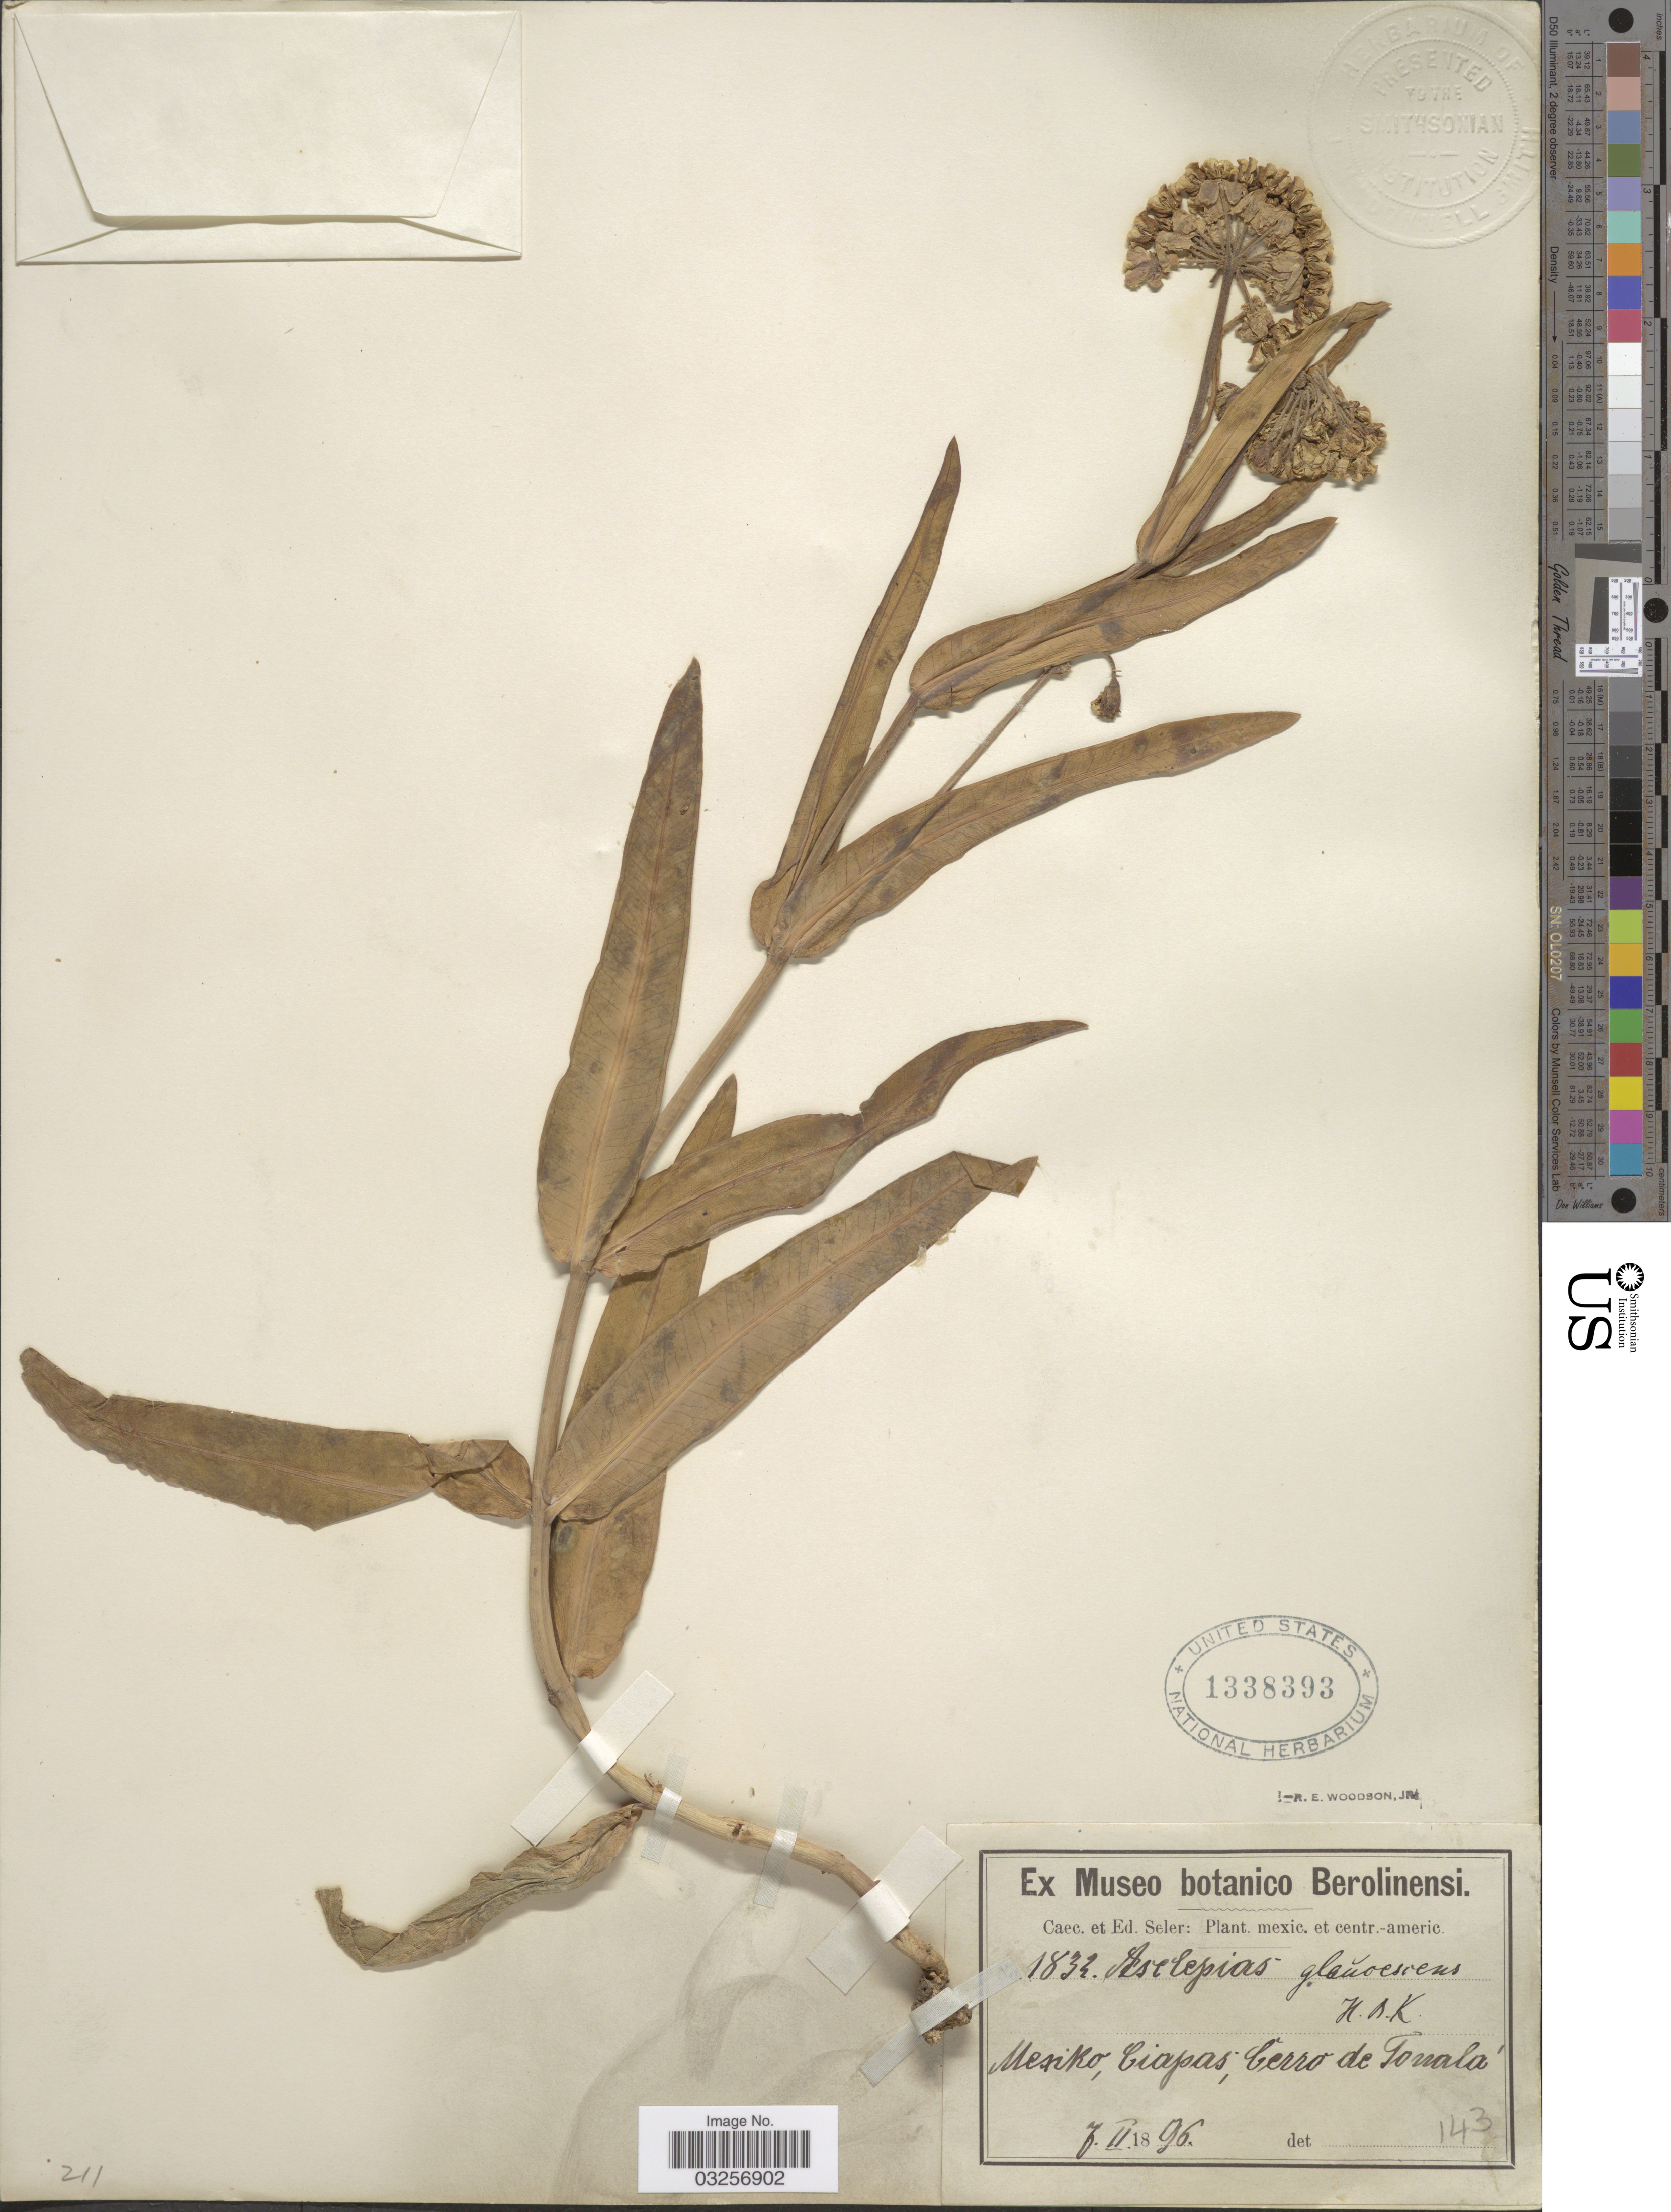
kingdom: Plantae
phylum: Tracheophyta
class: Magnoliopsida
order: Gentianales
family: Apocynaceae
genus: Asclepias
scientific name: Asclepias glaucescens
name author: Kunth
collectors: ex Caec. et Ed Seler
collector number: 1832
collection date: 1896-02-07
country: Mexico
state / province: Chiapas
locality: Mexiko, Ciapas; Cerro de Tonalá.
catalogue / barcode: US 1338393